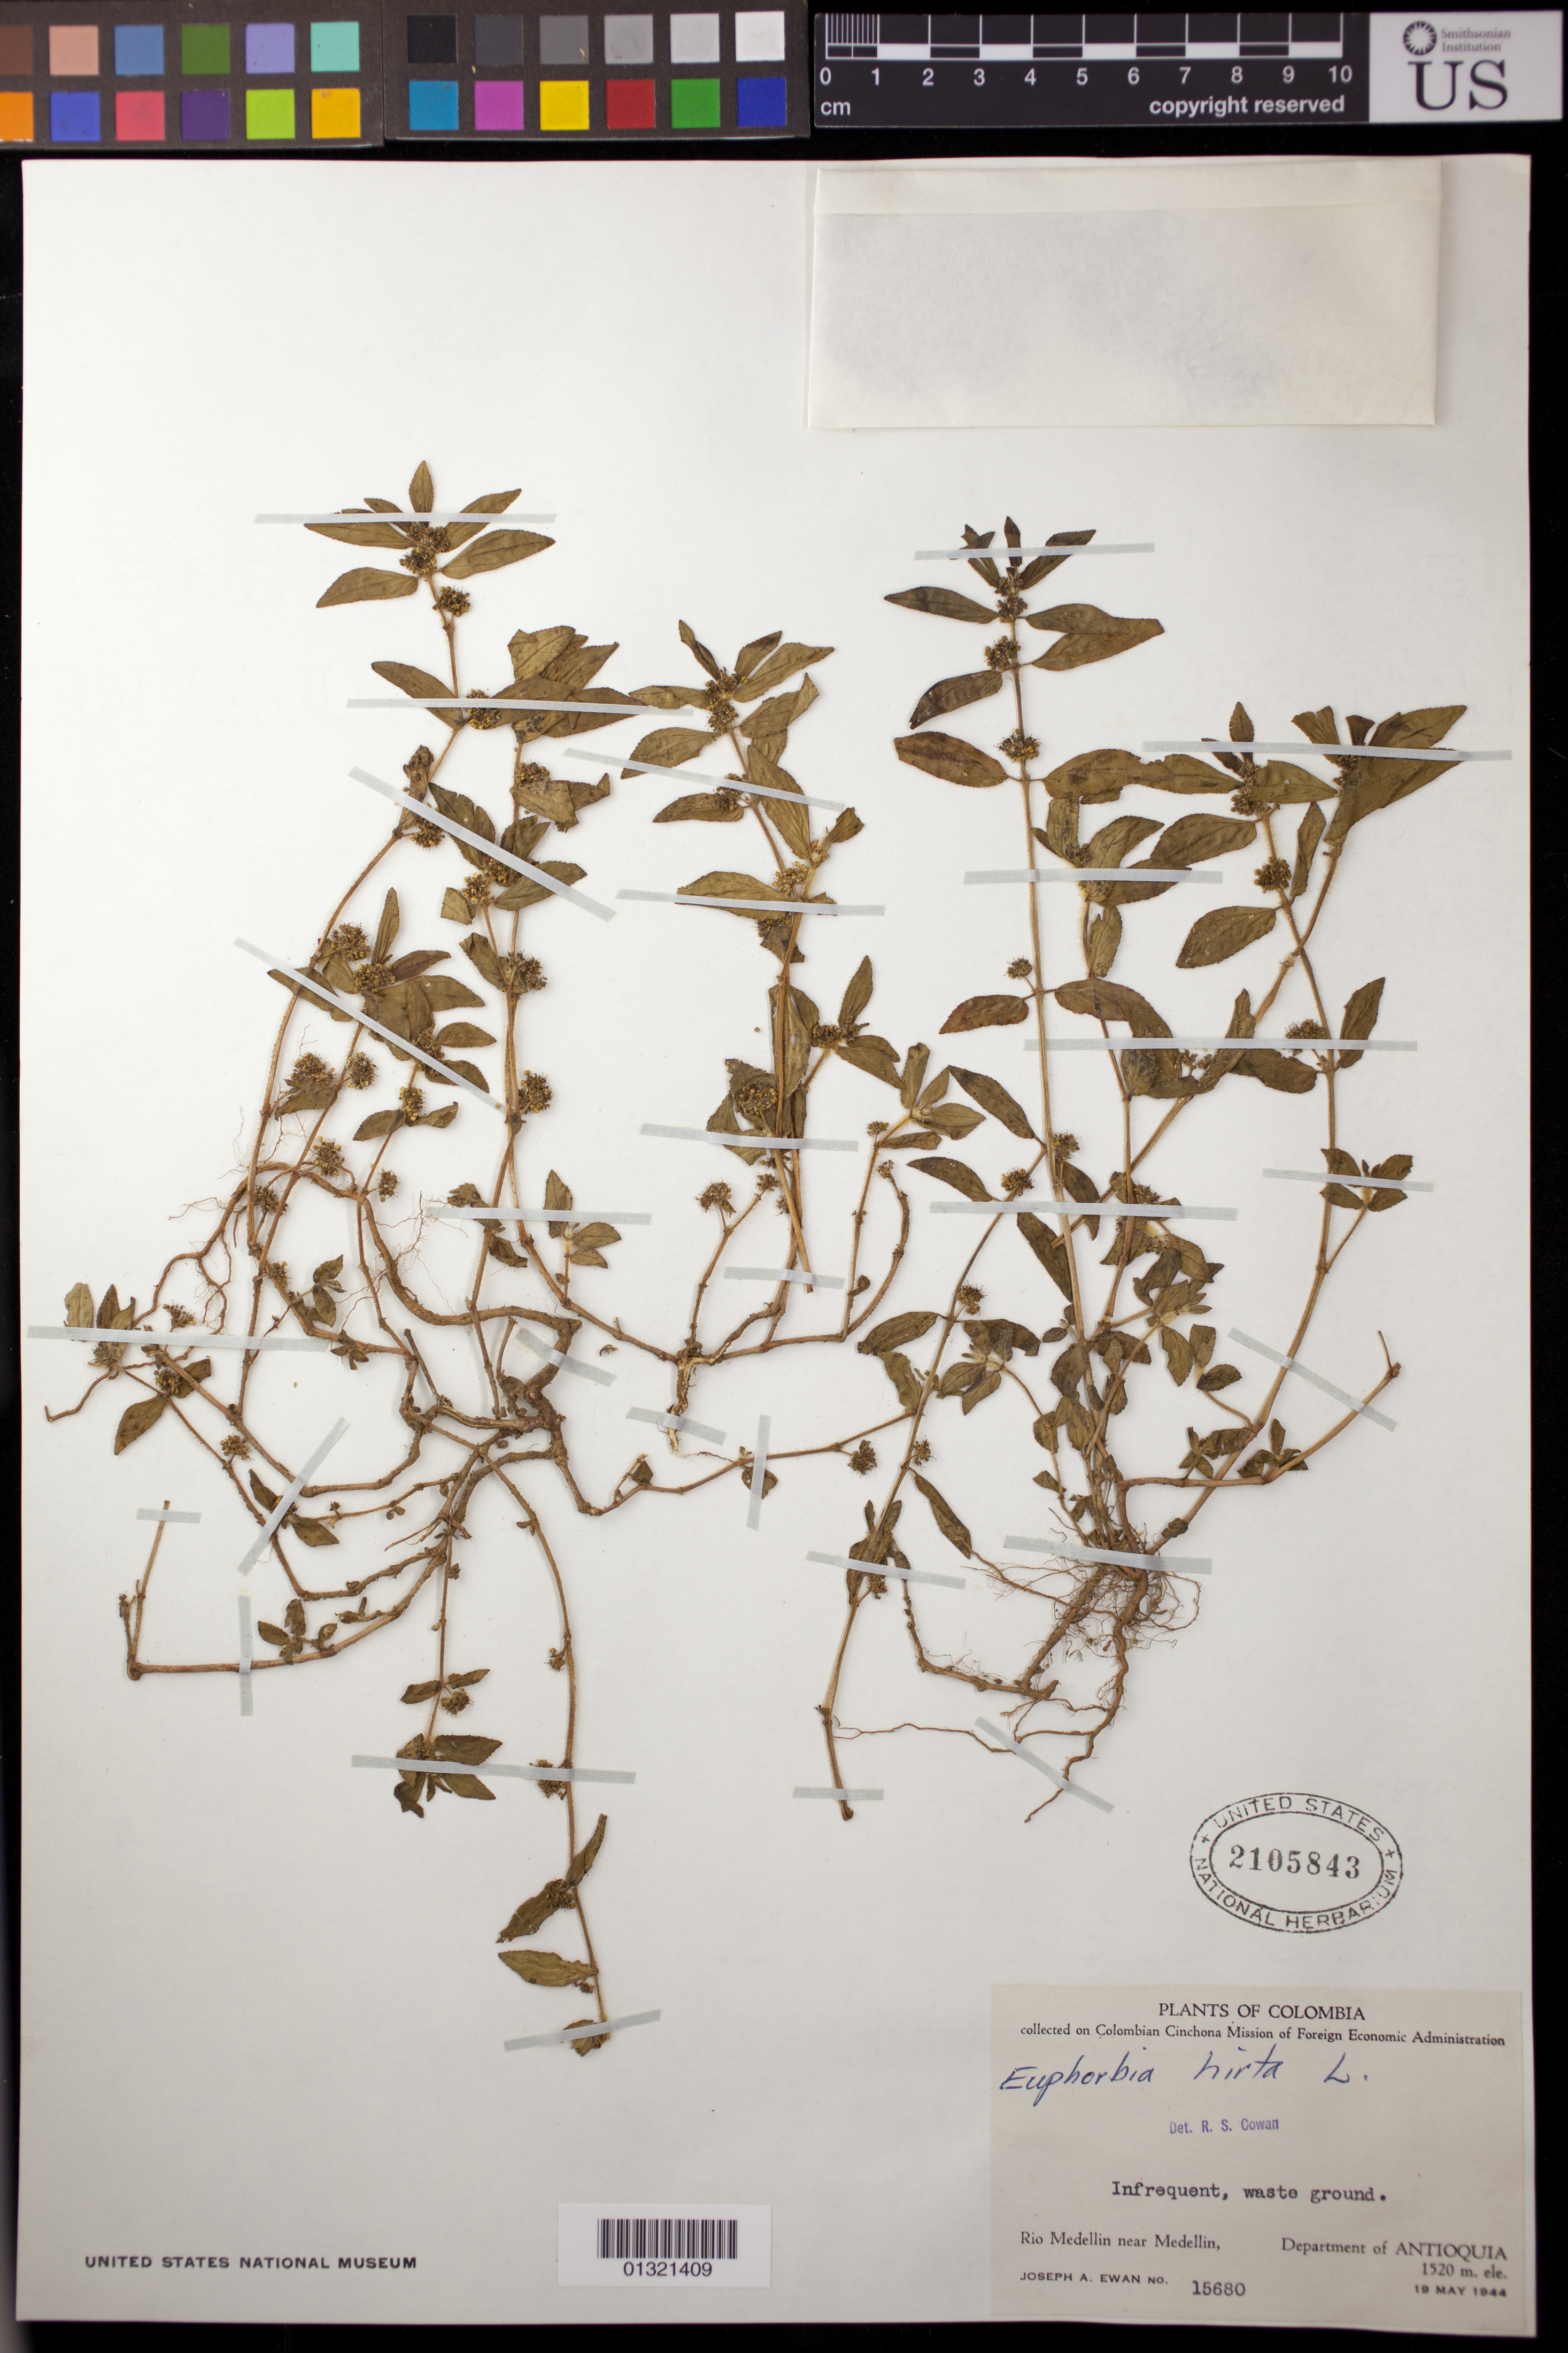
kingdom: Plantae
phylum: Tracheophyta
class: Magnoliopsida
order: Malpighiales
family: Euphorbiaceae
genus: Euphorbia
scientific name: Euphorbia hirta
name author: L.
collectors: J. A. Ewan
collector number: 15680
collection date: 1944-05-19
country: Colombia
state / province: Antioquia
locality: Rio Medellin near Medellin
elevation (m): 1520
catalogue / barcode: US 2105843